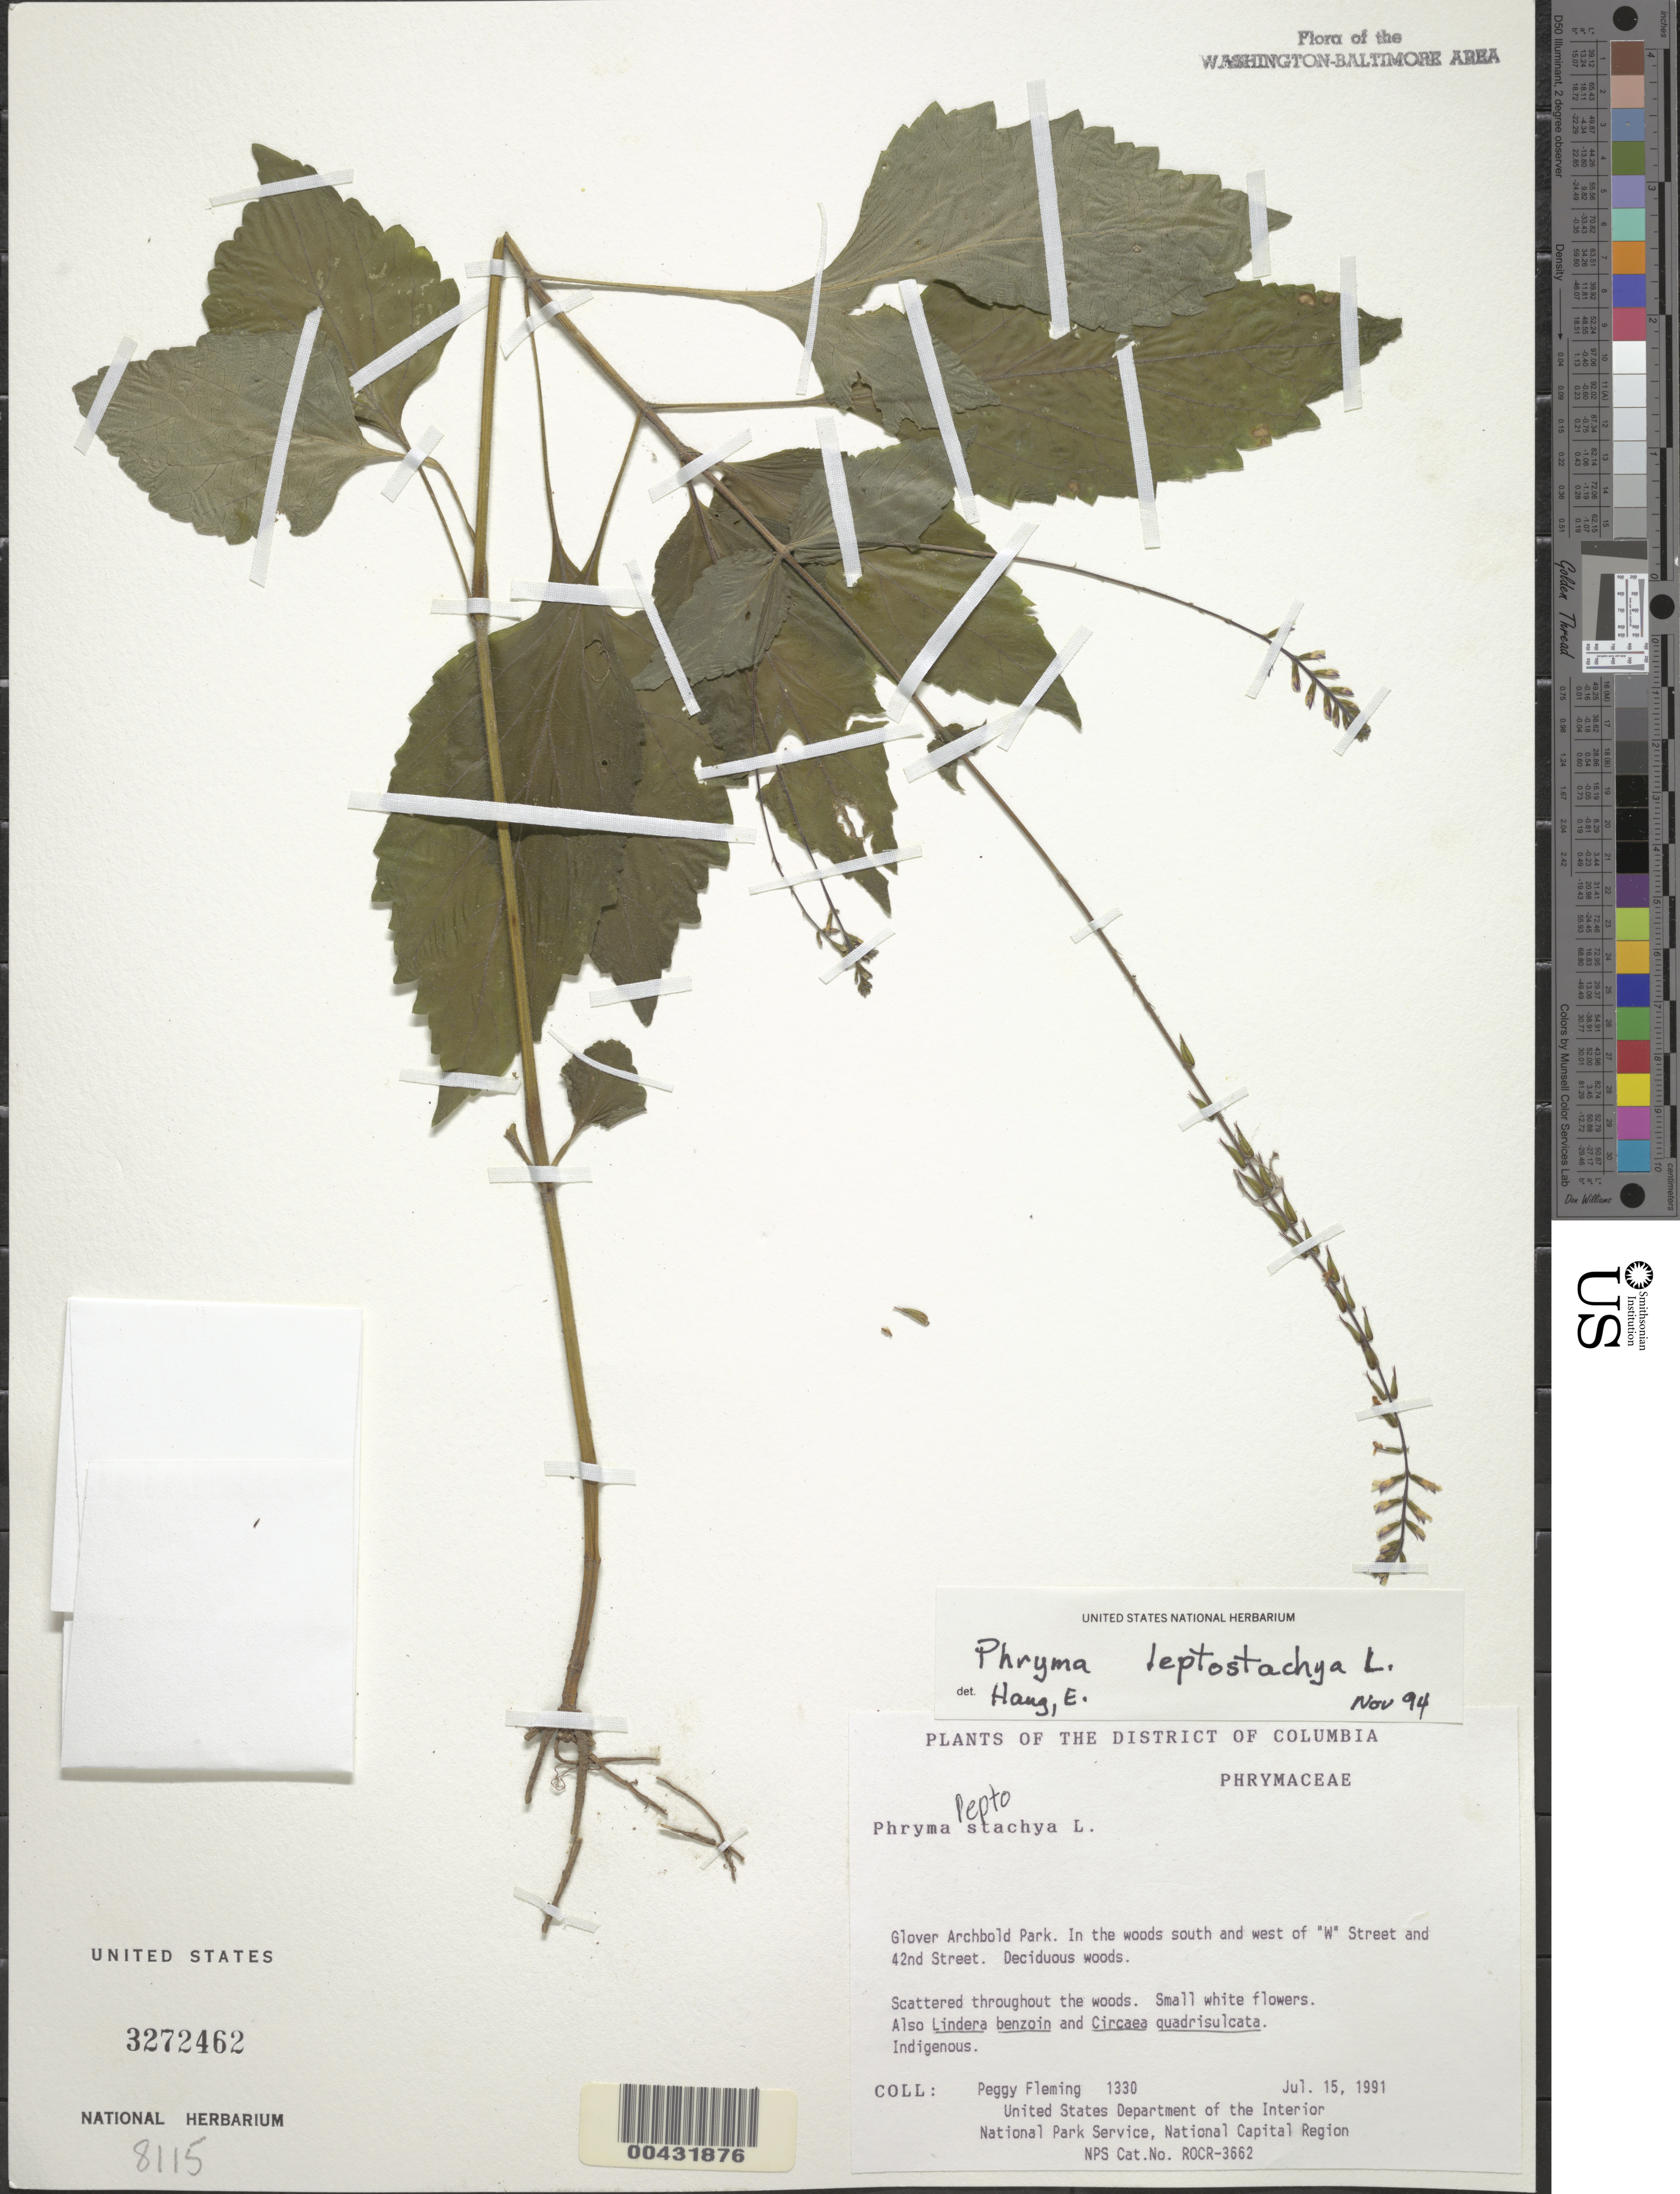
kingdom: Plantae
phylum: Tracheophyta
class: Magnoliopsida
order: Lamiales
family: Phrymaceae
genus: Phryma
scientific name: Phryma leptostachya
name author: L.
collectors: P. Fleming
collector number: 1330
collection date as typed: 15 Jul 1991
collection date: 1991-07-15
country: United States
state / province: District of Columbia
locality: Glover Archbold Park, S and W of "W" street and 42nd Street Glover Archbold Park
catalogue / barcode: US 3272462